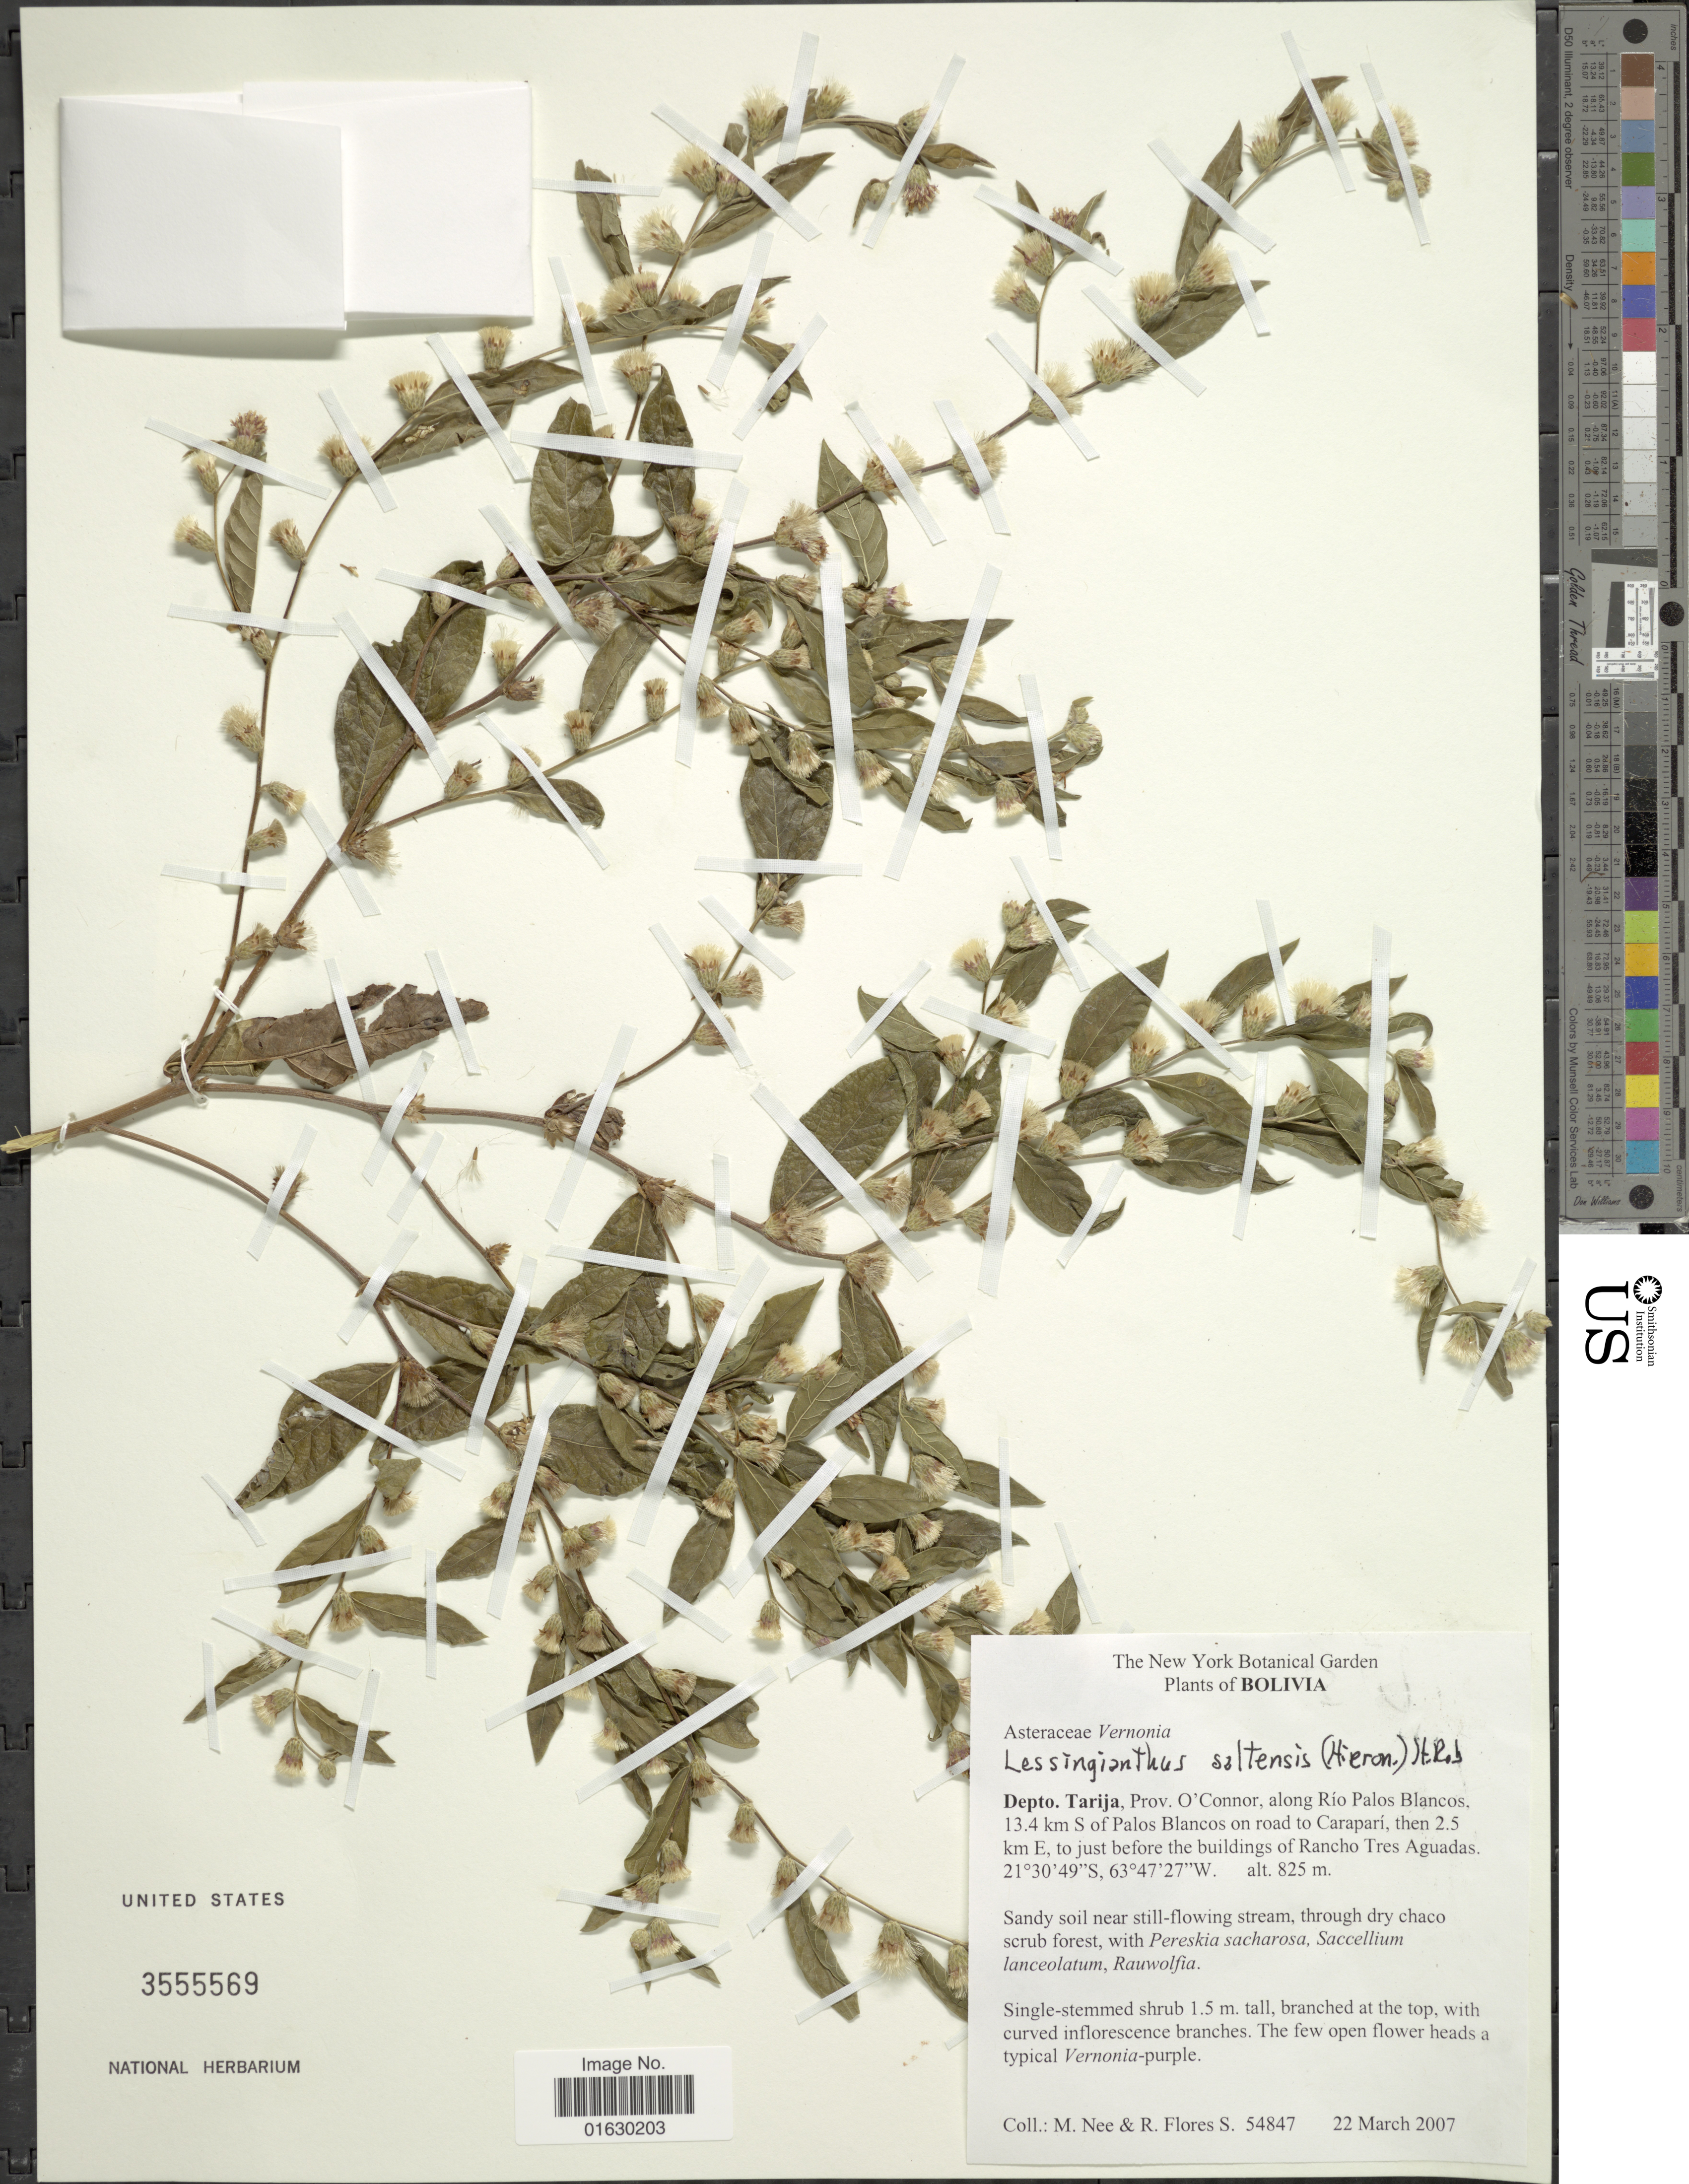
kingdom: Plantae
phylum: Tracheophyta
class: Magnoliopsida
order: Asterales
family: Asteraceae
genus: Lessingianthus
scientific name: Lessingianthus saltensis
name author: (Hieron.) H. Rob.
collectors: M. Nee & R. Flores S.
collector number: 54847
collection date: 2007-03-22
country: Bolivia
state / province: Tarija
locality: Depto. Tarija, Prov. O'Connor, along Rio Palos Blancos, 13.4 km S of Palos Blancos on road to Carapari, then 2.5 km E, to just before the buildings of Rancho Tres Aguadas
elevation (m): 825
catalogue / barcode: US 3555569